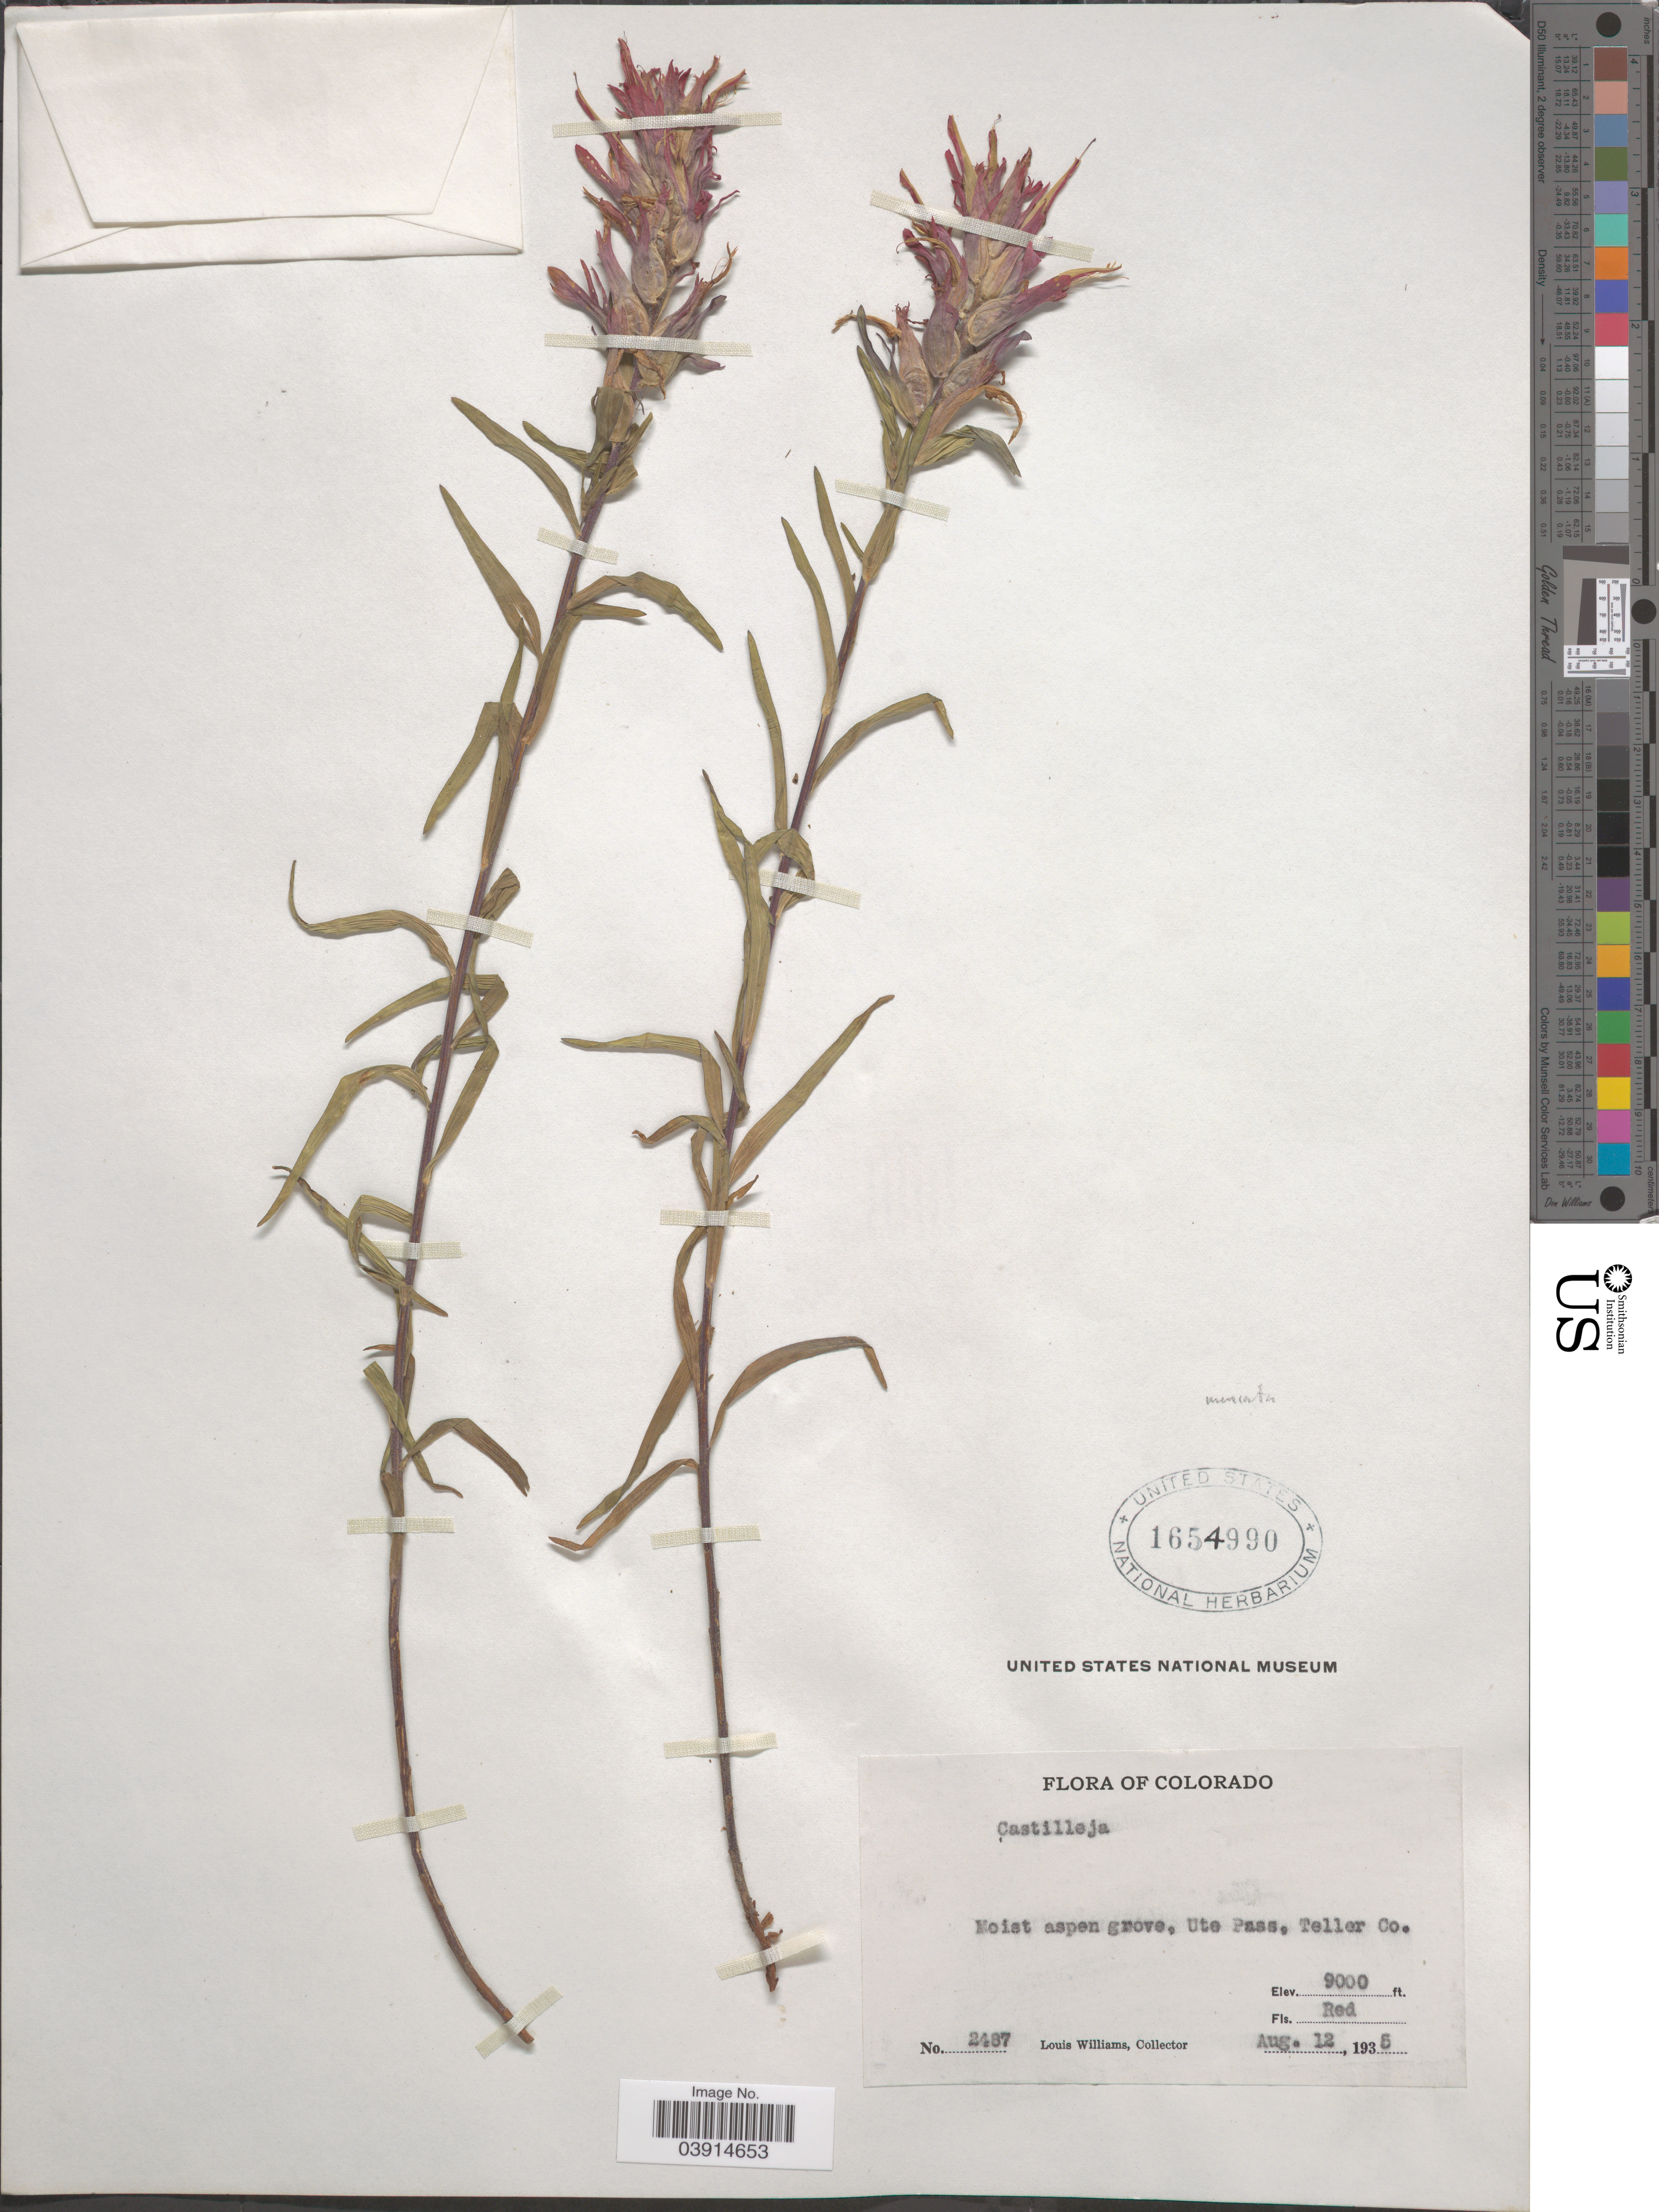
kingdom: Plantae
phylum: Tracheophyta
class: Magnoliopsida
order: Lamiales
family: Orobanchaceae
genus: Castilleja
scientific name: Castilleja sp.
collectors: L. G. Williams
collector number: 2487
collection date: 1935-08-12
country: United States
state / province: Colorado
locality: Ute Pass, Teller Co.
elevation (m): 2743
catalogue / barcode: US 1654990